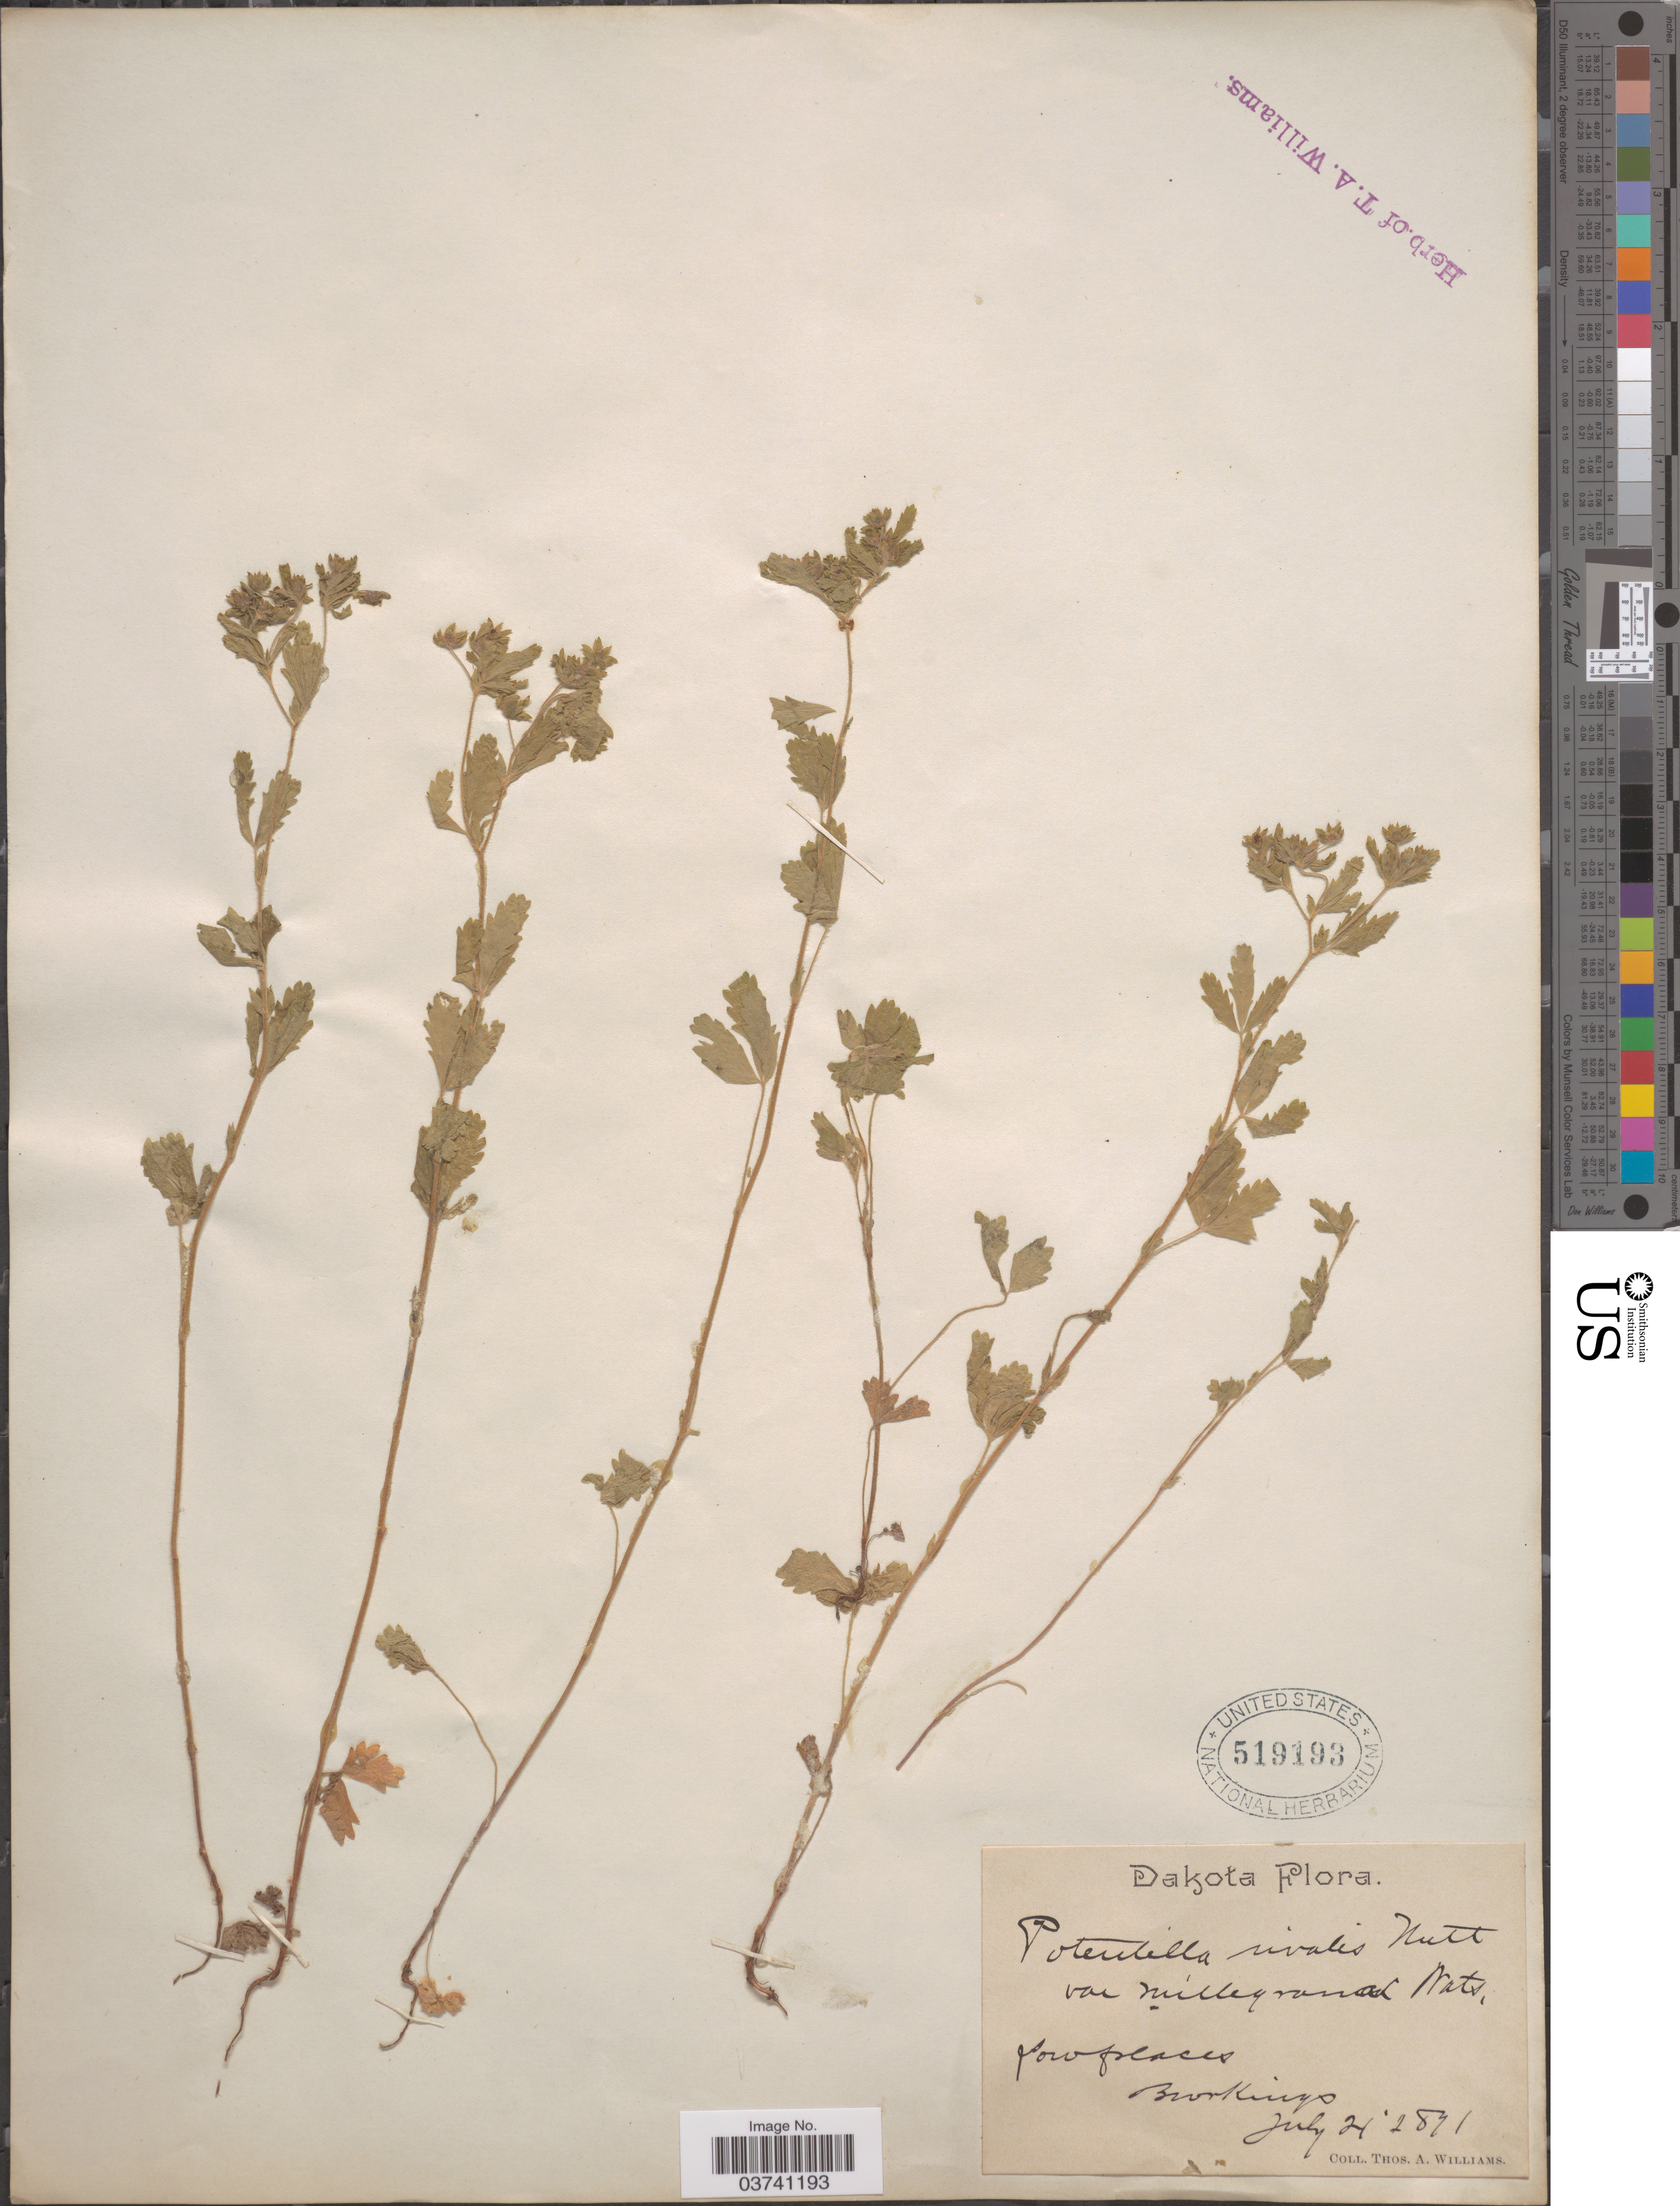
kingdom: Plantae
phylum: Tracheophyta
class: Magnoliopsida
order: Rosales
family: Rosaceae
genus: Potentilla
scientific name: Potentilla rivalis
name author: Nutt.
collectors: T. A. Williams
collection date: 1871-07-21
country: United States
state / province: South Dakota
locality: Dakota. Low places. Brookings.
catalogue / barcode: US 519193